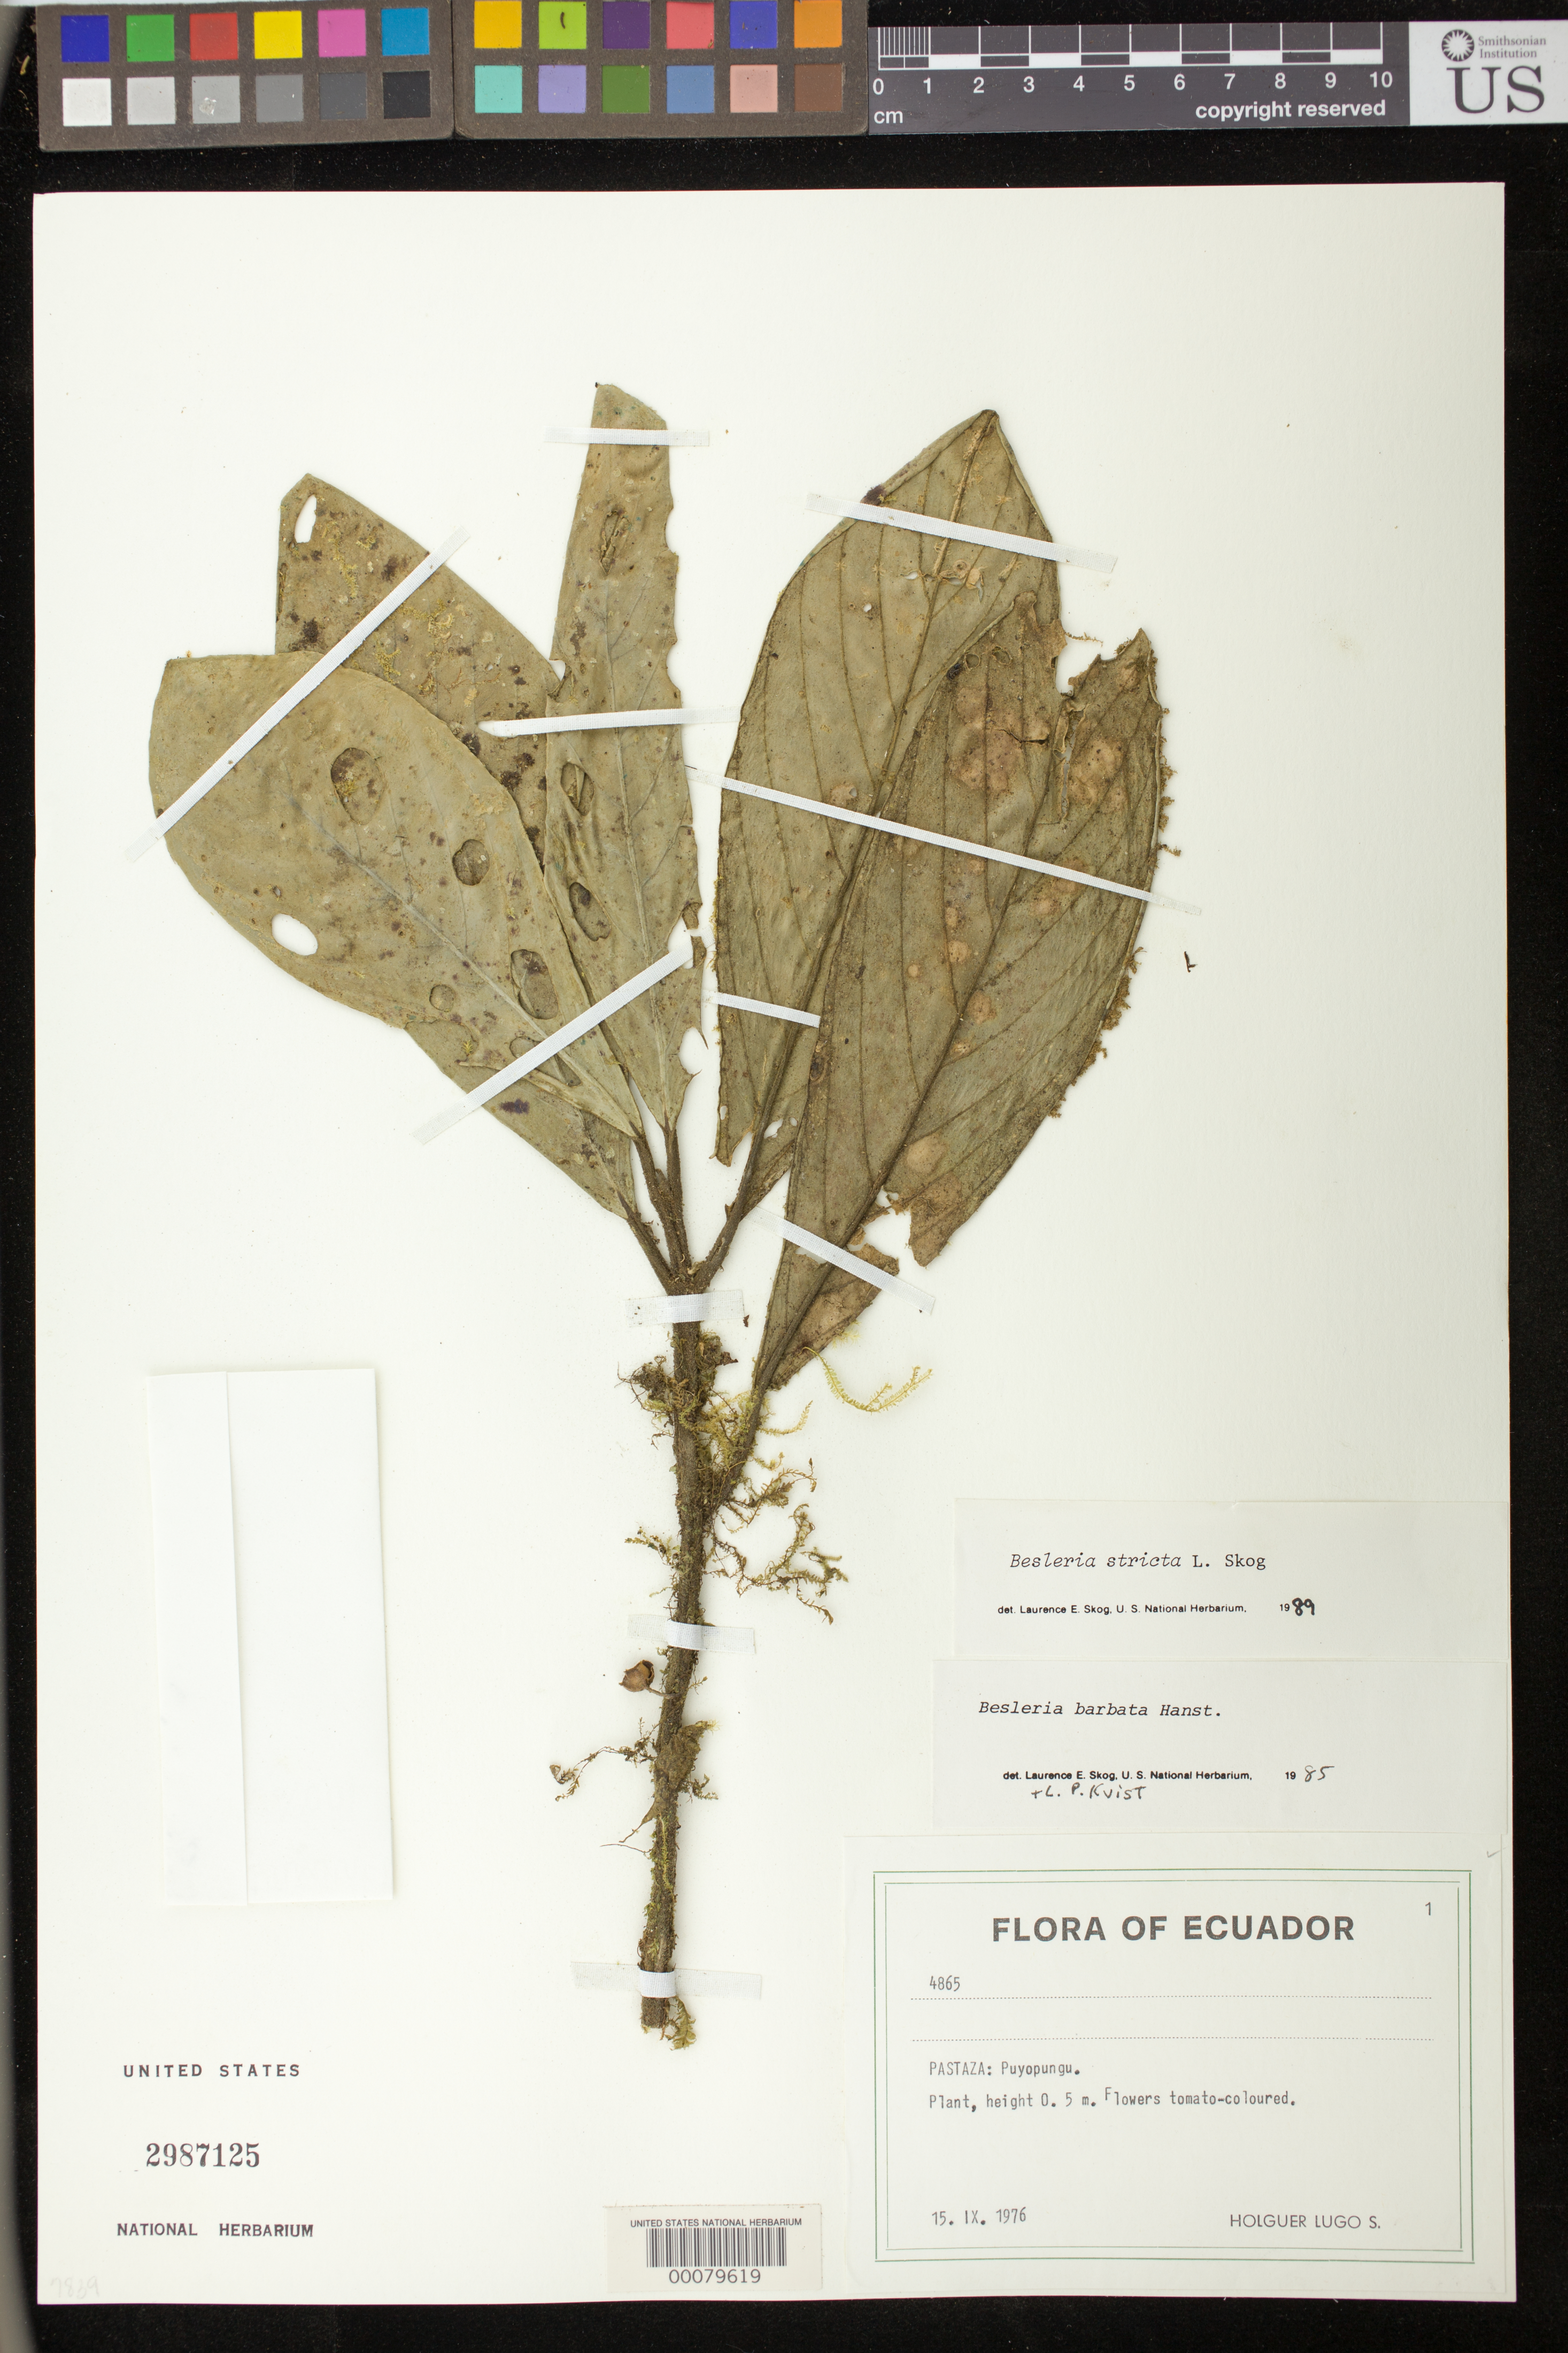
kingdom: Plantae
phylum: Tracheophyta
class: Magnoliopsida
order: Lamiales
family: Gesneriaceae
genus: Besleria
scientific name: Besleria stricta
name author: L.E. Skog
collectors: H. Lugo S.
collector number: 4865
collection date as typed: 15 Sep 1976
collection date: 1976-09-15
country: Ecuador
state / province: Pastaza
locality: Puyopungu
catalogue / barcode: US 2987125